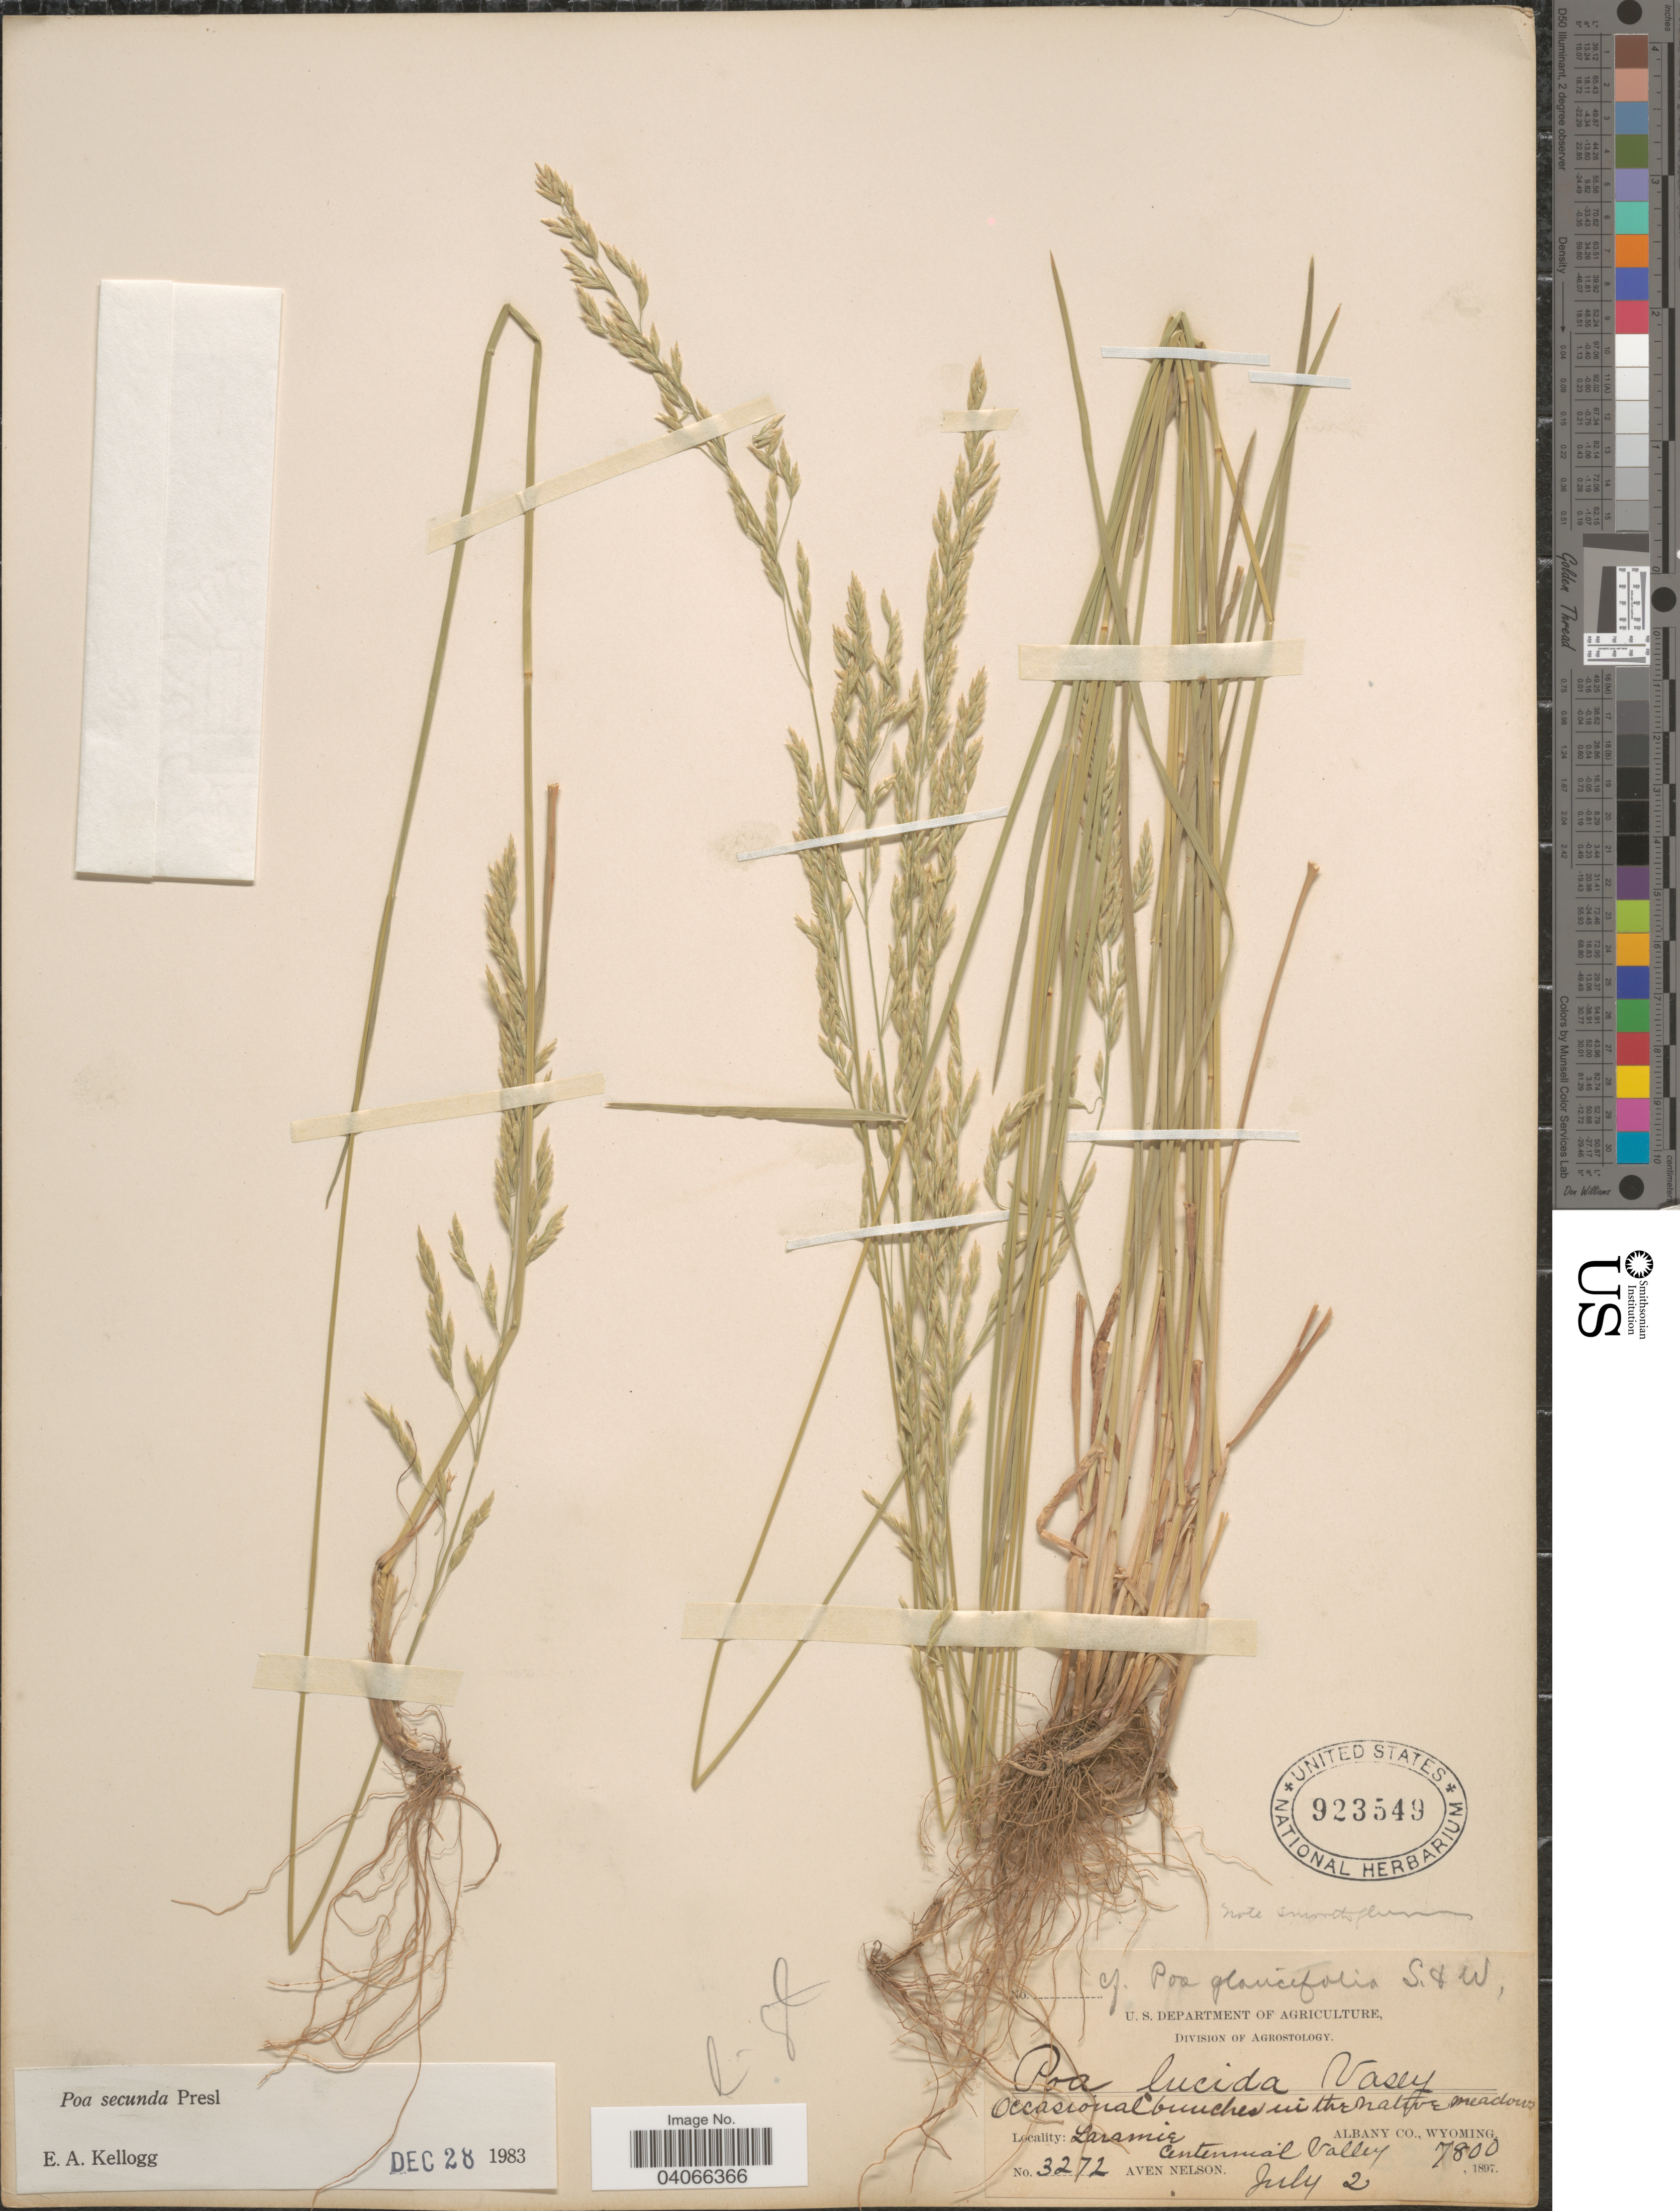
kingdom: Plantae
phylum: Tracheophyta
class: Liliopsida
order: Poales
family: Poaceae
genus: Poa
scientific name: Poa secunda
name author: J. Presl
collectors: A. Nelson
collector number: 3272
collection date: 1897-07-02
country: United States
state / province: Wyoming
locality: Laramie. Centennial Valley. Albany Co.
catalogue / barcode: US 923549